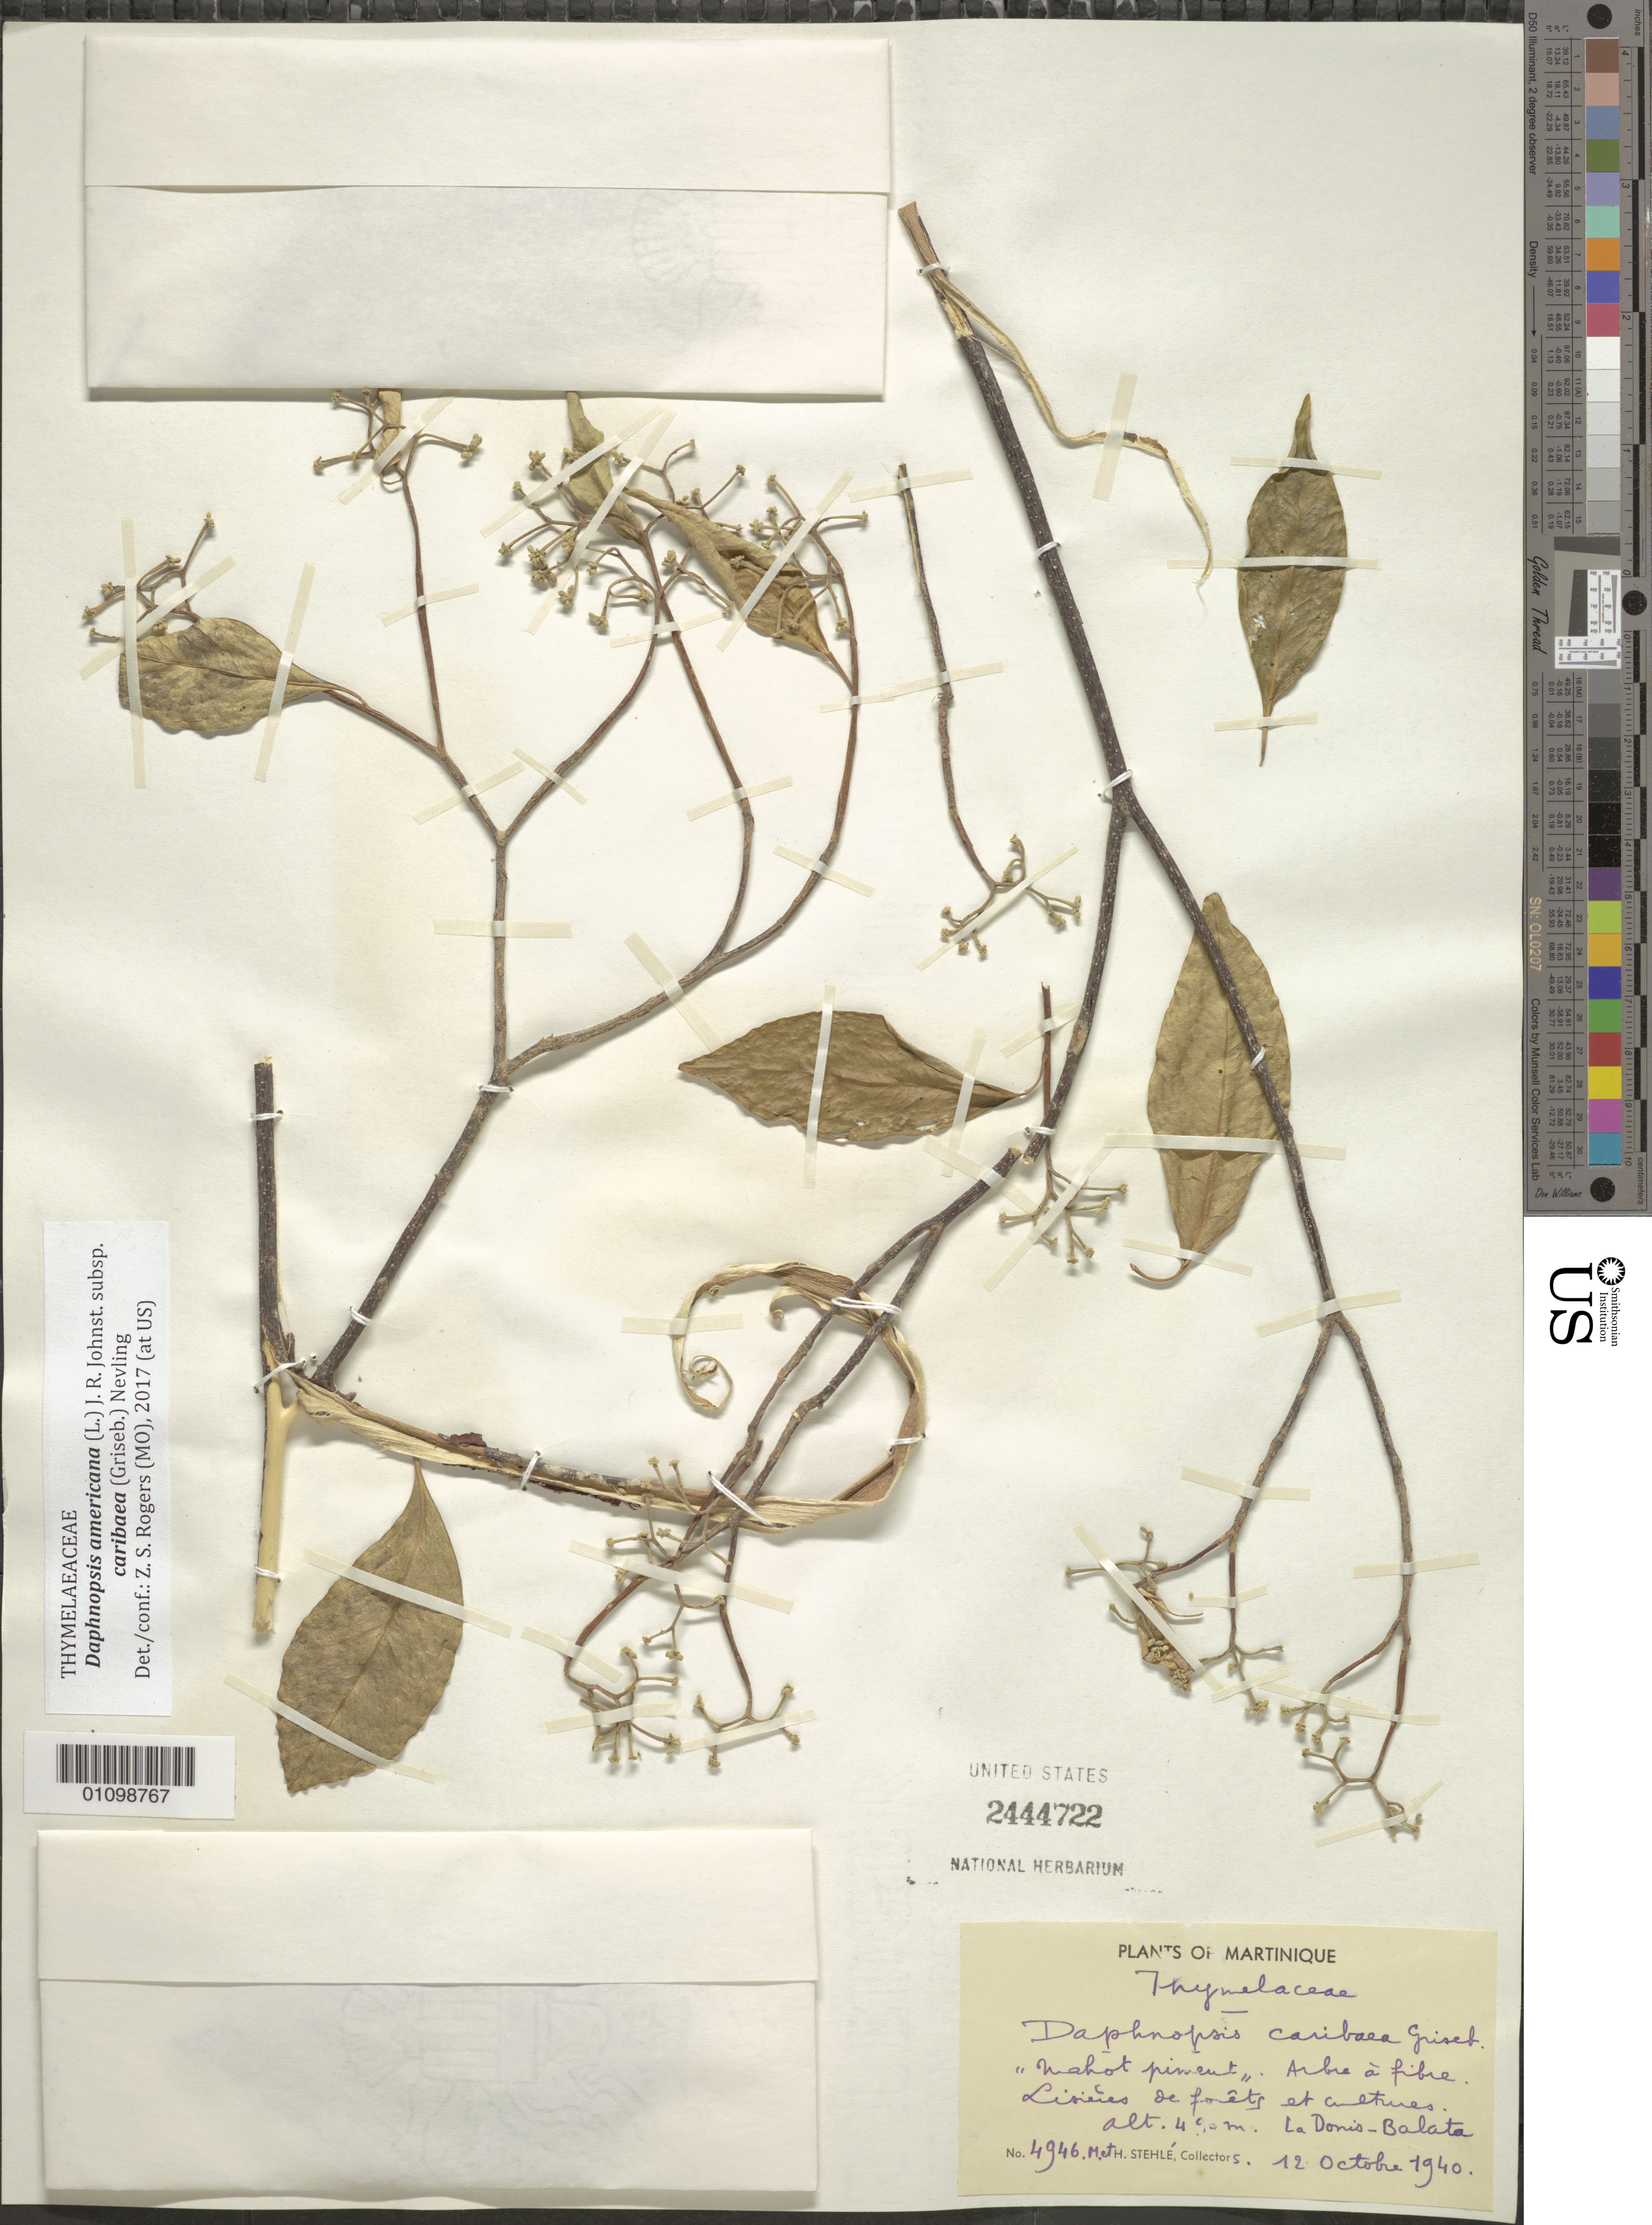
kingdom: Plantae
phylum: Tracheophyta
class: Magnoliopsida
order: Malvales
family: Thymelaeaceae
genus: Daphnopsis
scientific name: Daphnopsis americana subsp. caribaea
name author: (Griseb.) Nevling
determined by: Rogers, Z. S.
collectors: H. Stehlé & M. Stehlé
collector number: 4946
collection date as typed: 12 Oct 1940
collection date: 1940-10-12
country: Martinique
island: Martinique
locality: Arbre a fibre. Lineres de forets et altures. La Donis-Balata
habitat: Lisières de forêts et cultures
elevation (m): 490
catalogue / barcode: US 2444722